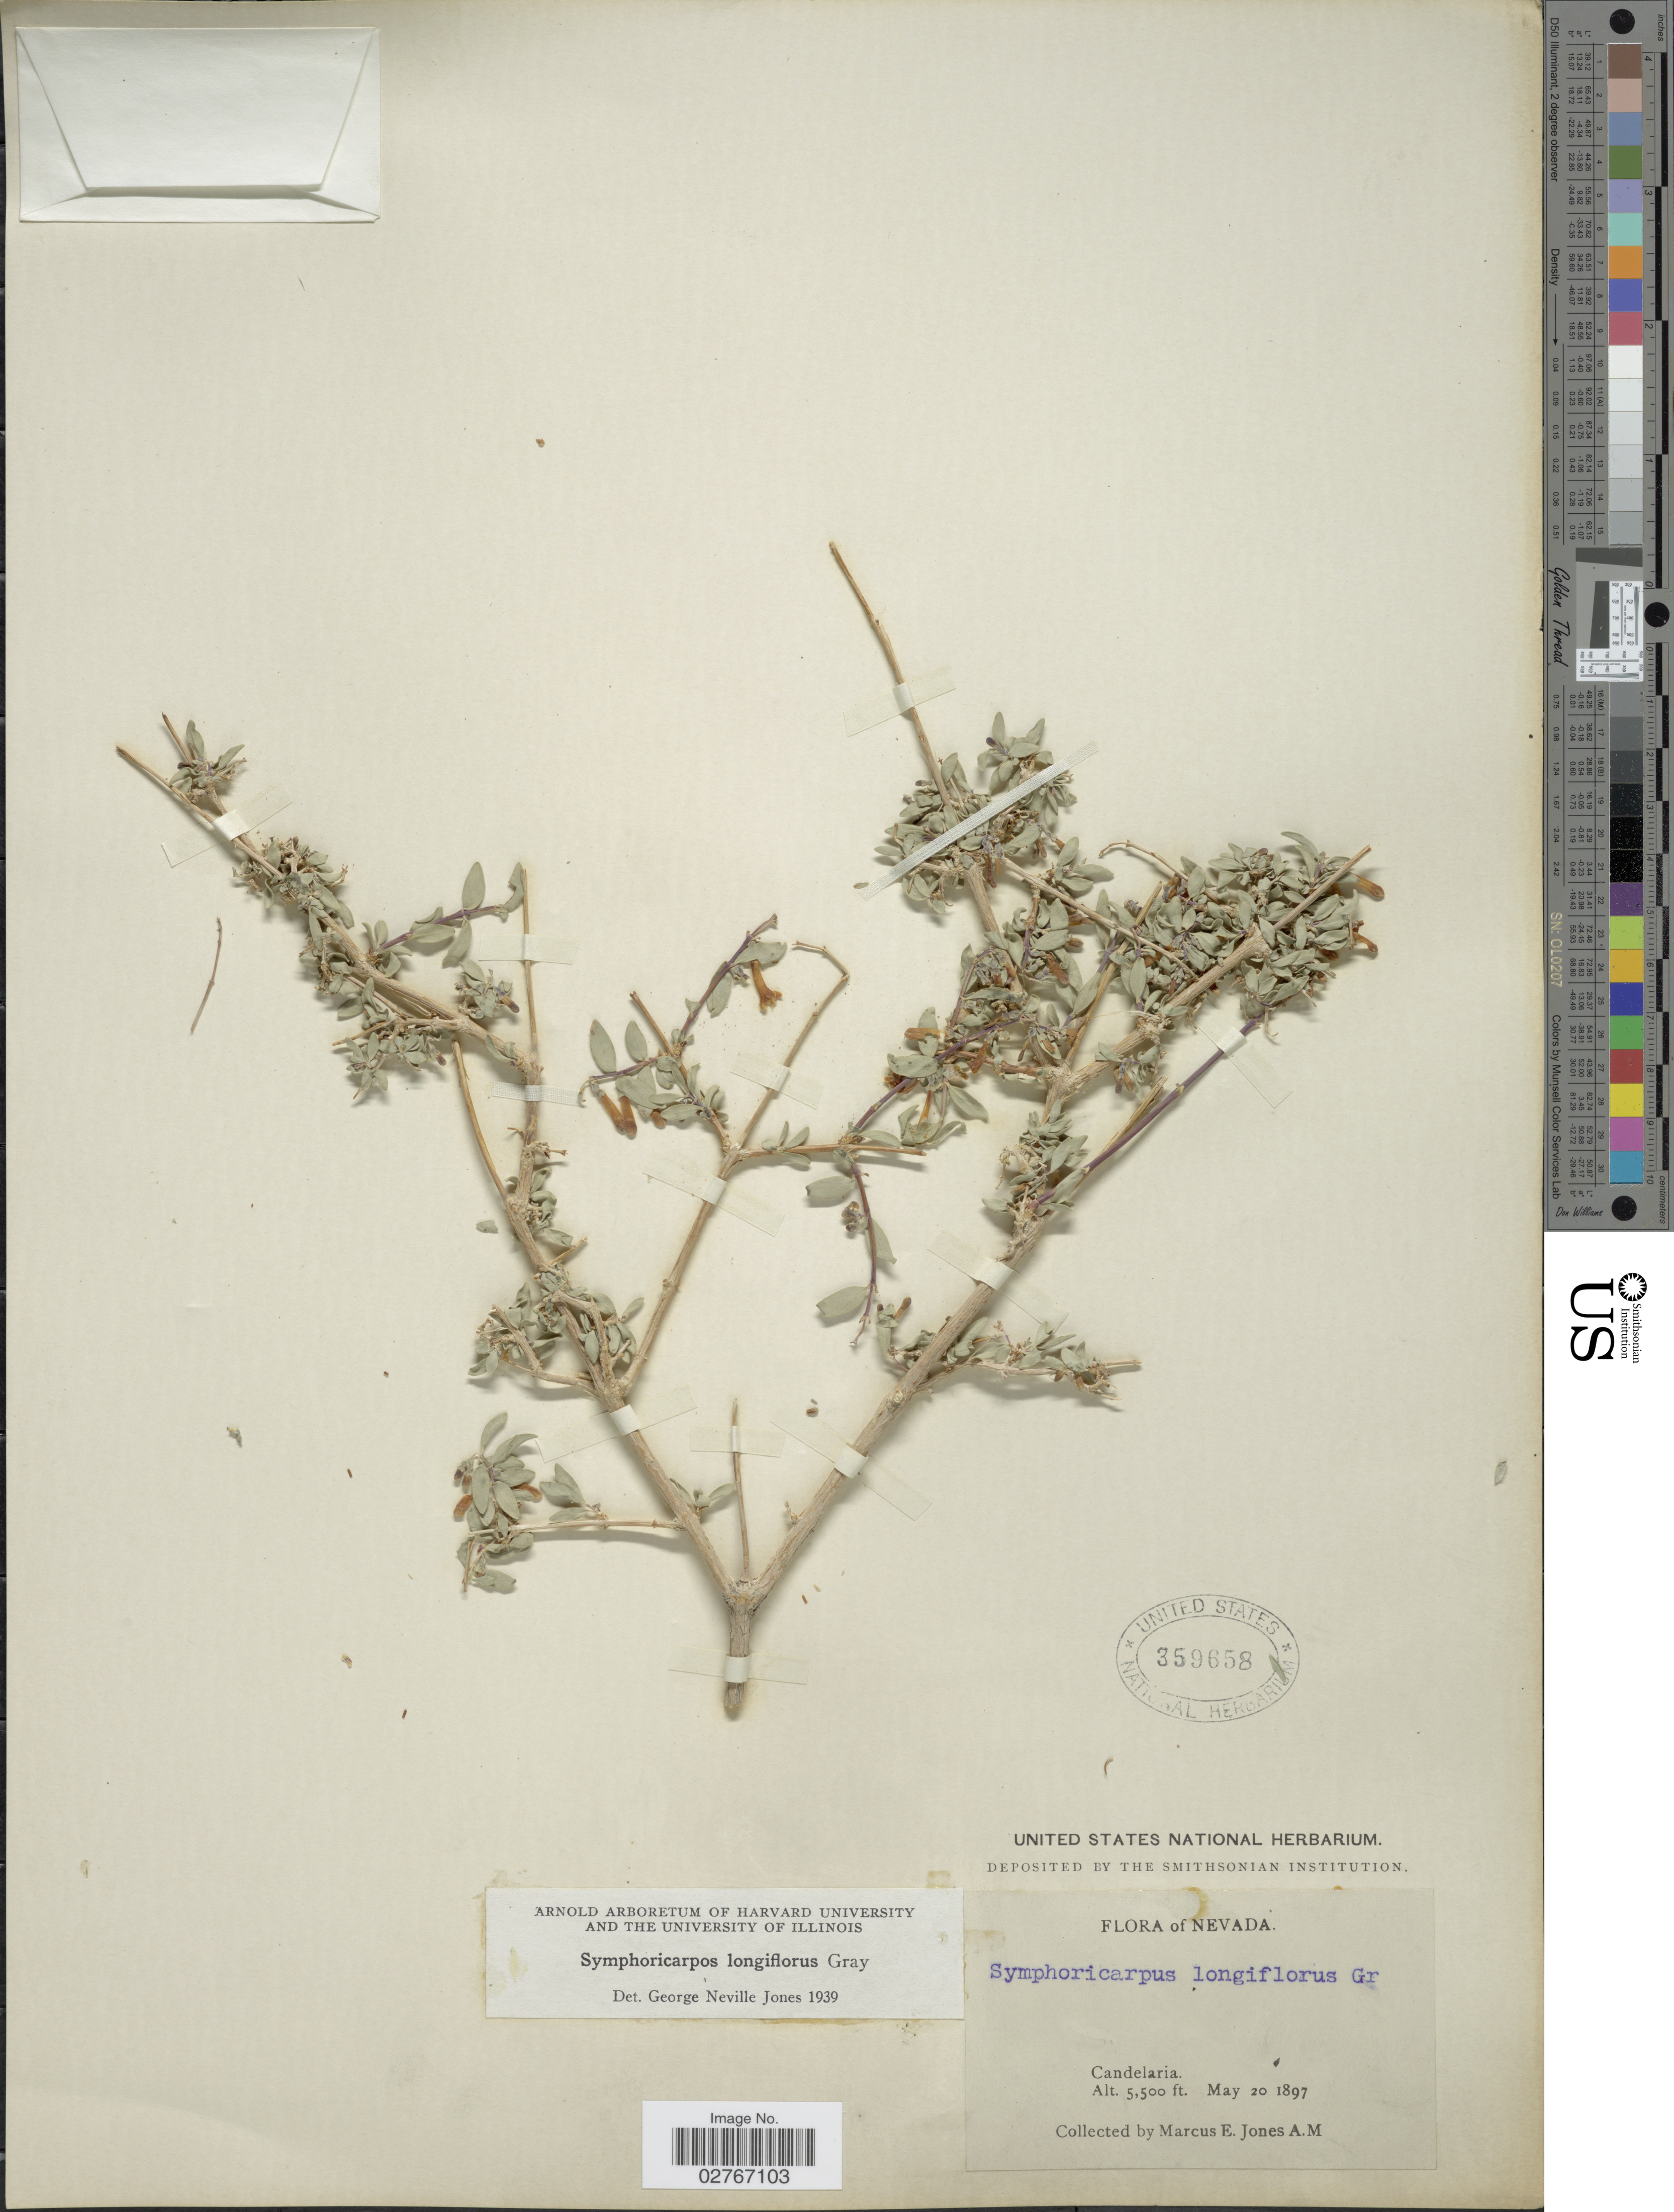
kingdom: Plantae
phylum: Tracheophyta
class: Magnoliopsida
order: Dipsacales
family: Caprifoliaceae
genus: Symphoricarpos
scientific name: Symphoricarpos longiflorus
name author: A. Gray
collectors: M. E. Jones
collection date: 1897-05-20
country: United States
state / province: Nevada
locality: Candelaria.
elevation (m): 1676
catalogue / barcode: US 359658